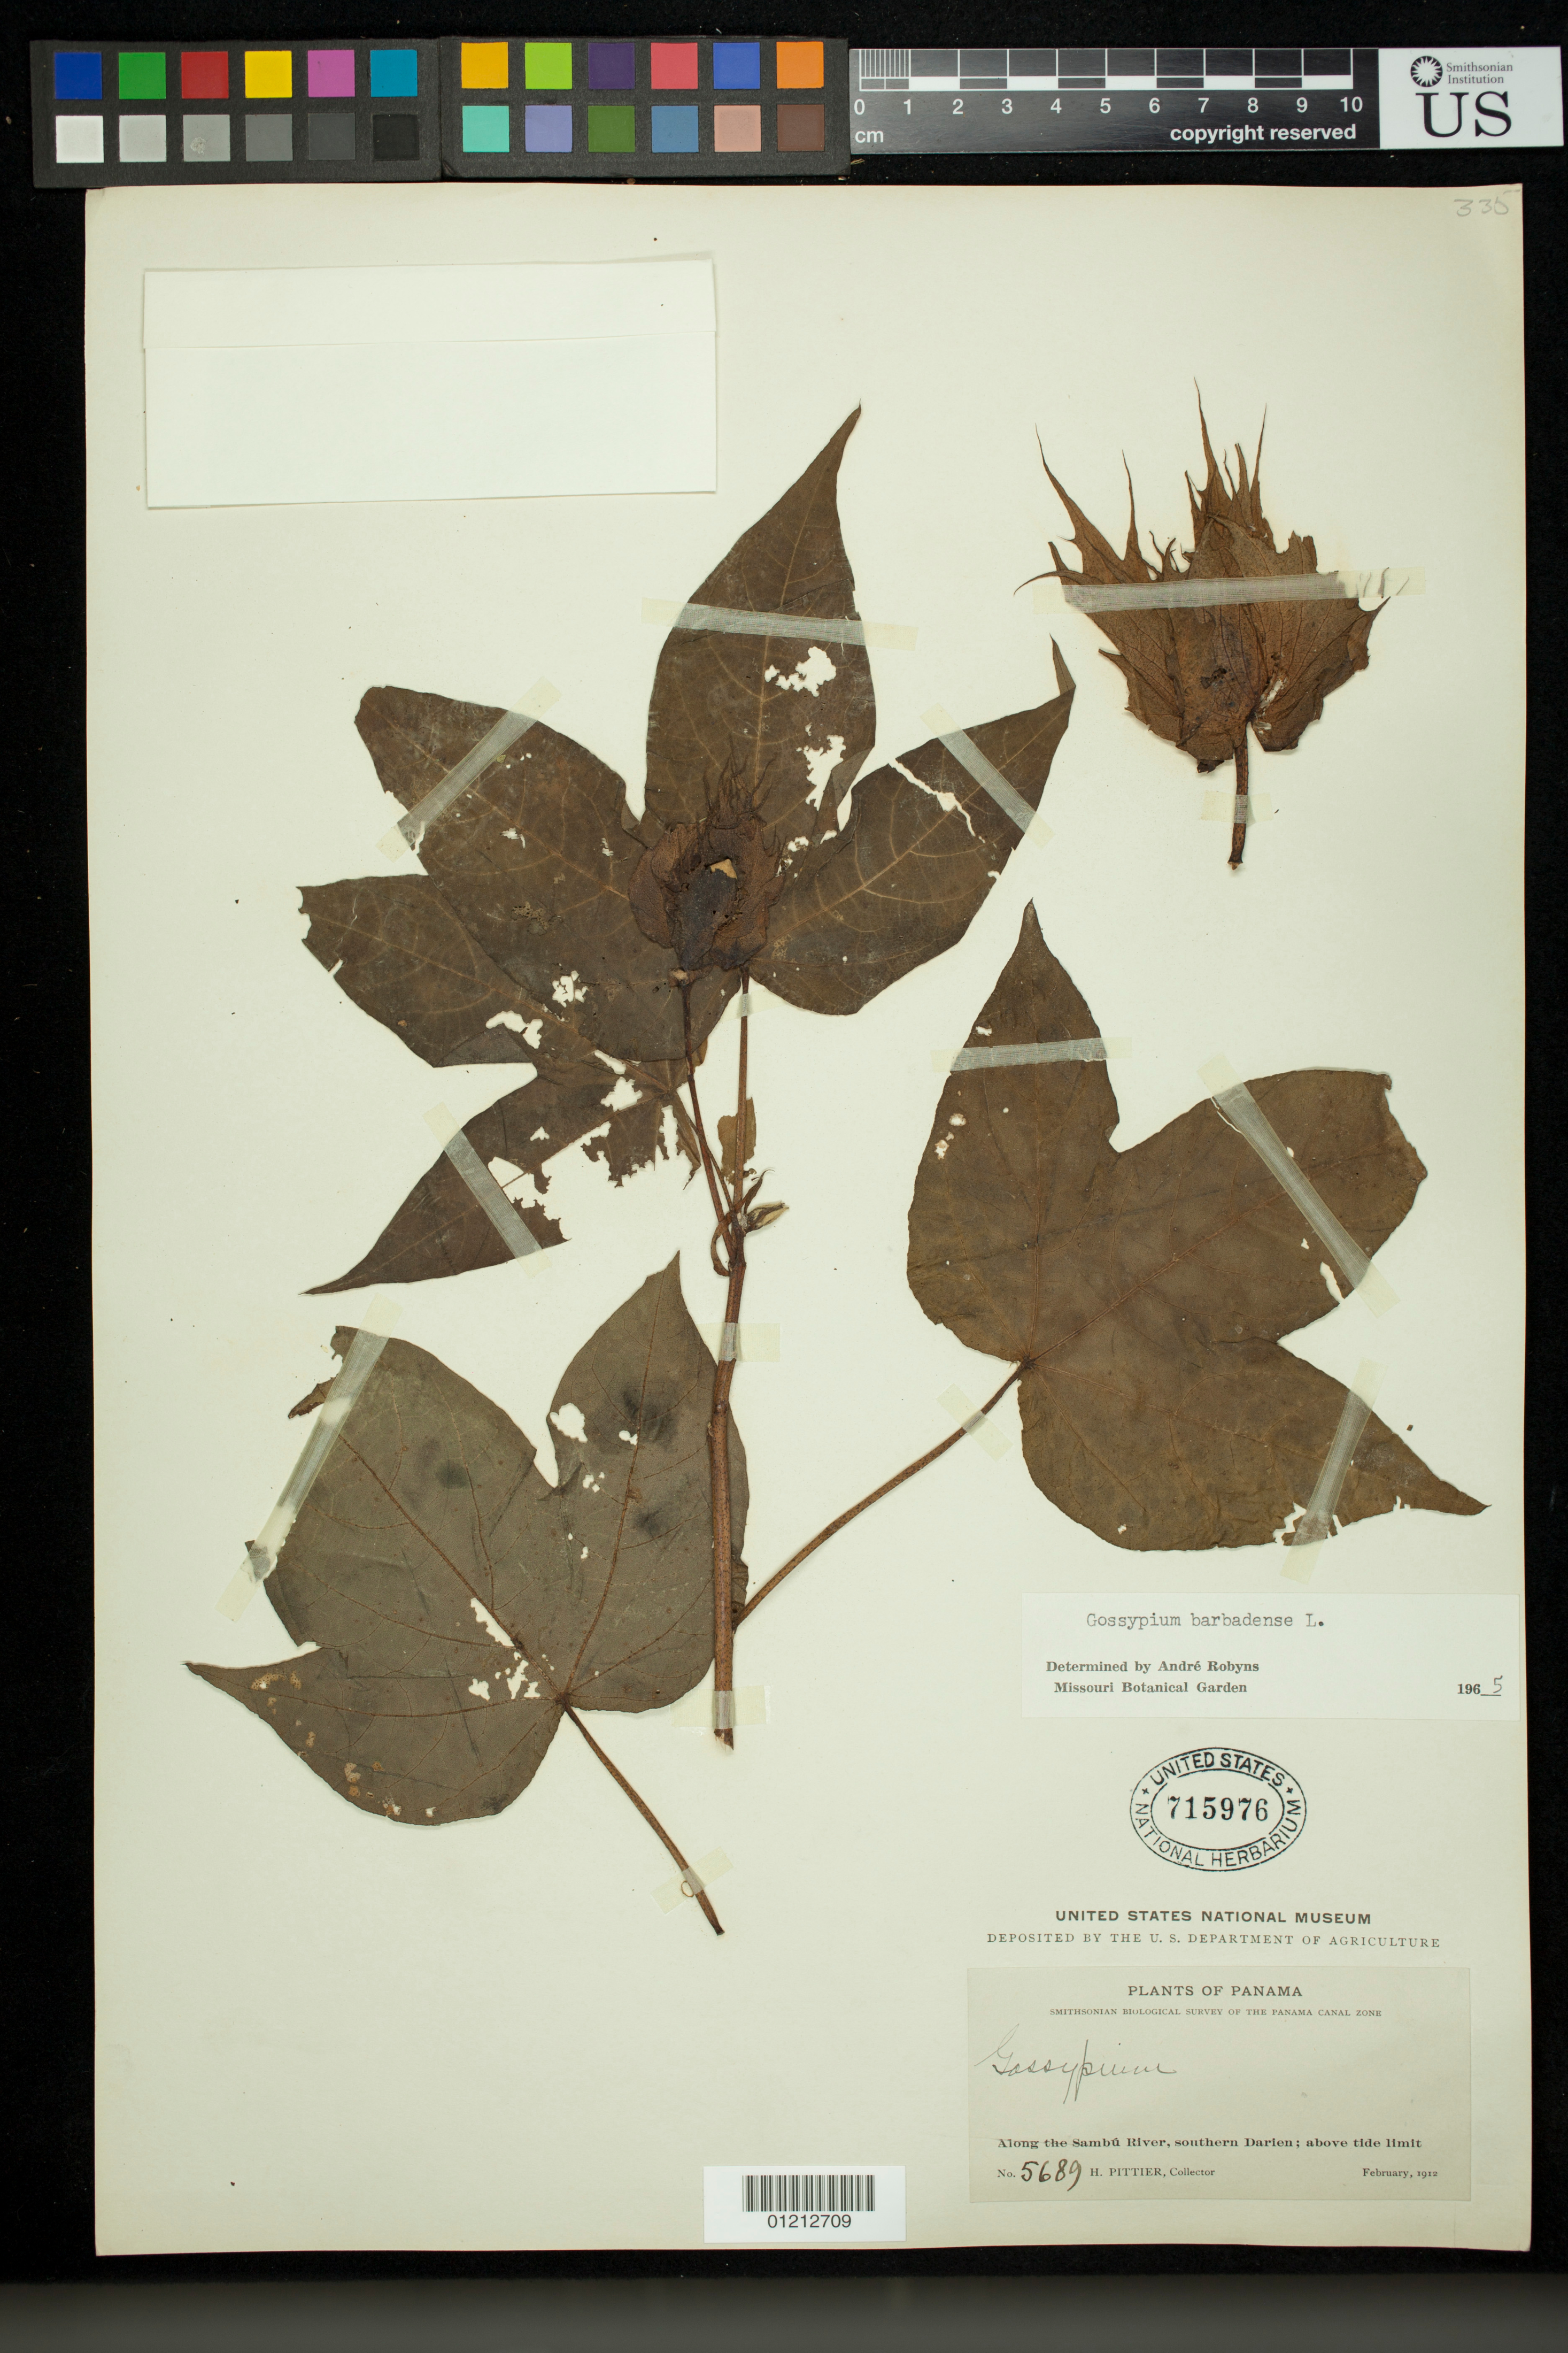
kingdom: Plantae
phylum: Tracheophyta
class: Magnoliopsida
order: Malvales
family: Malvaceae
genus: Gossypium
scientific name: Gossypium barbadense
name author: L.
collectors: H. F. Pittier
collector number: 5689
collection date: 1912-02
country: Panama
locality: Along the Sambu river, southern Darien, above tide limit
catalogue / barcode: US 715976